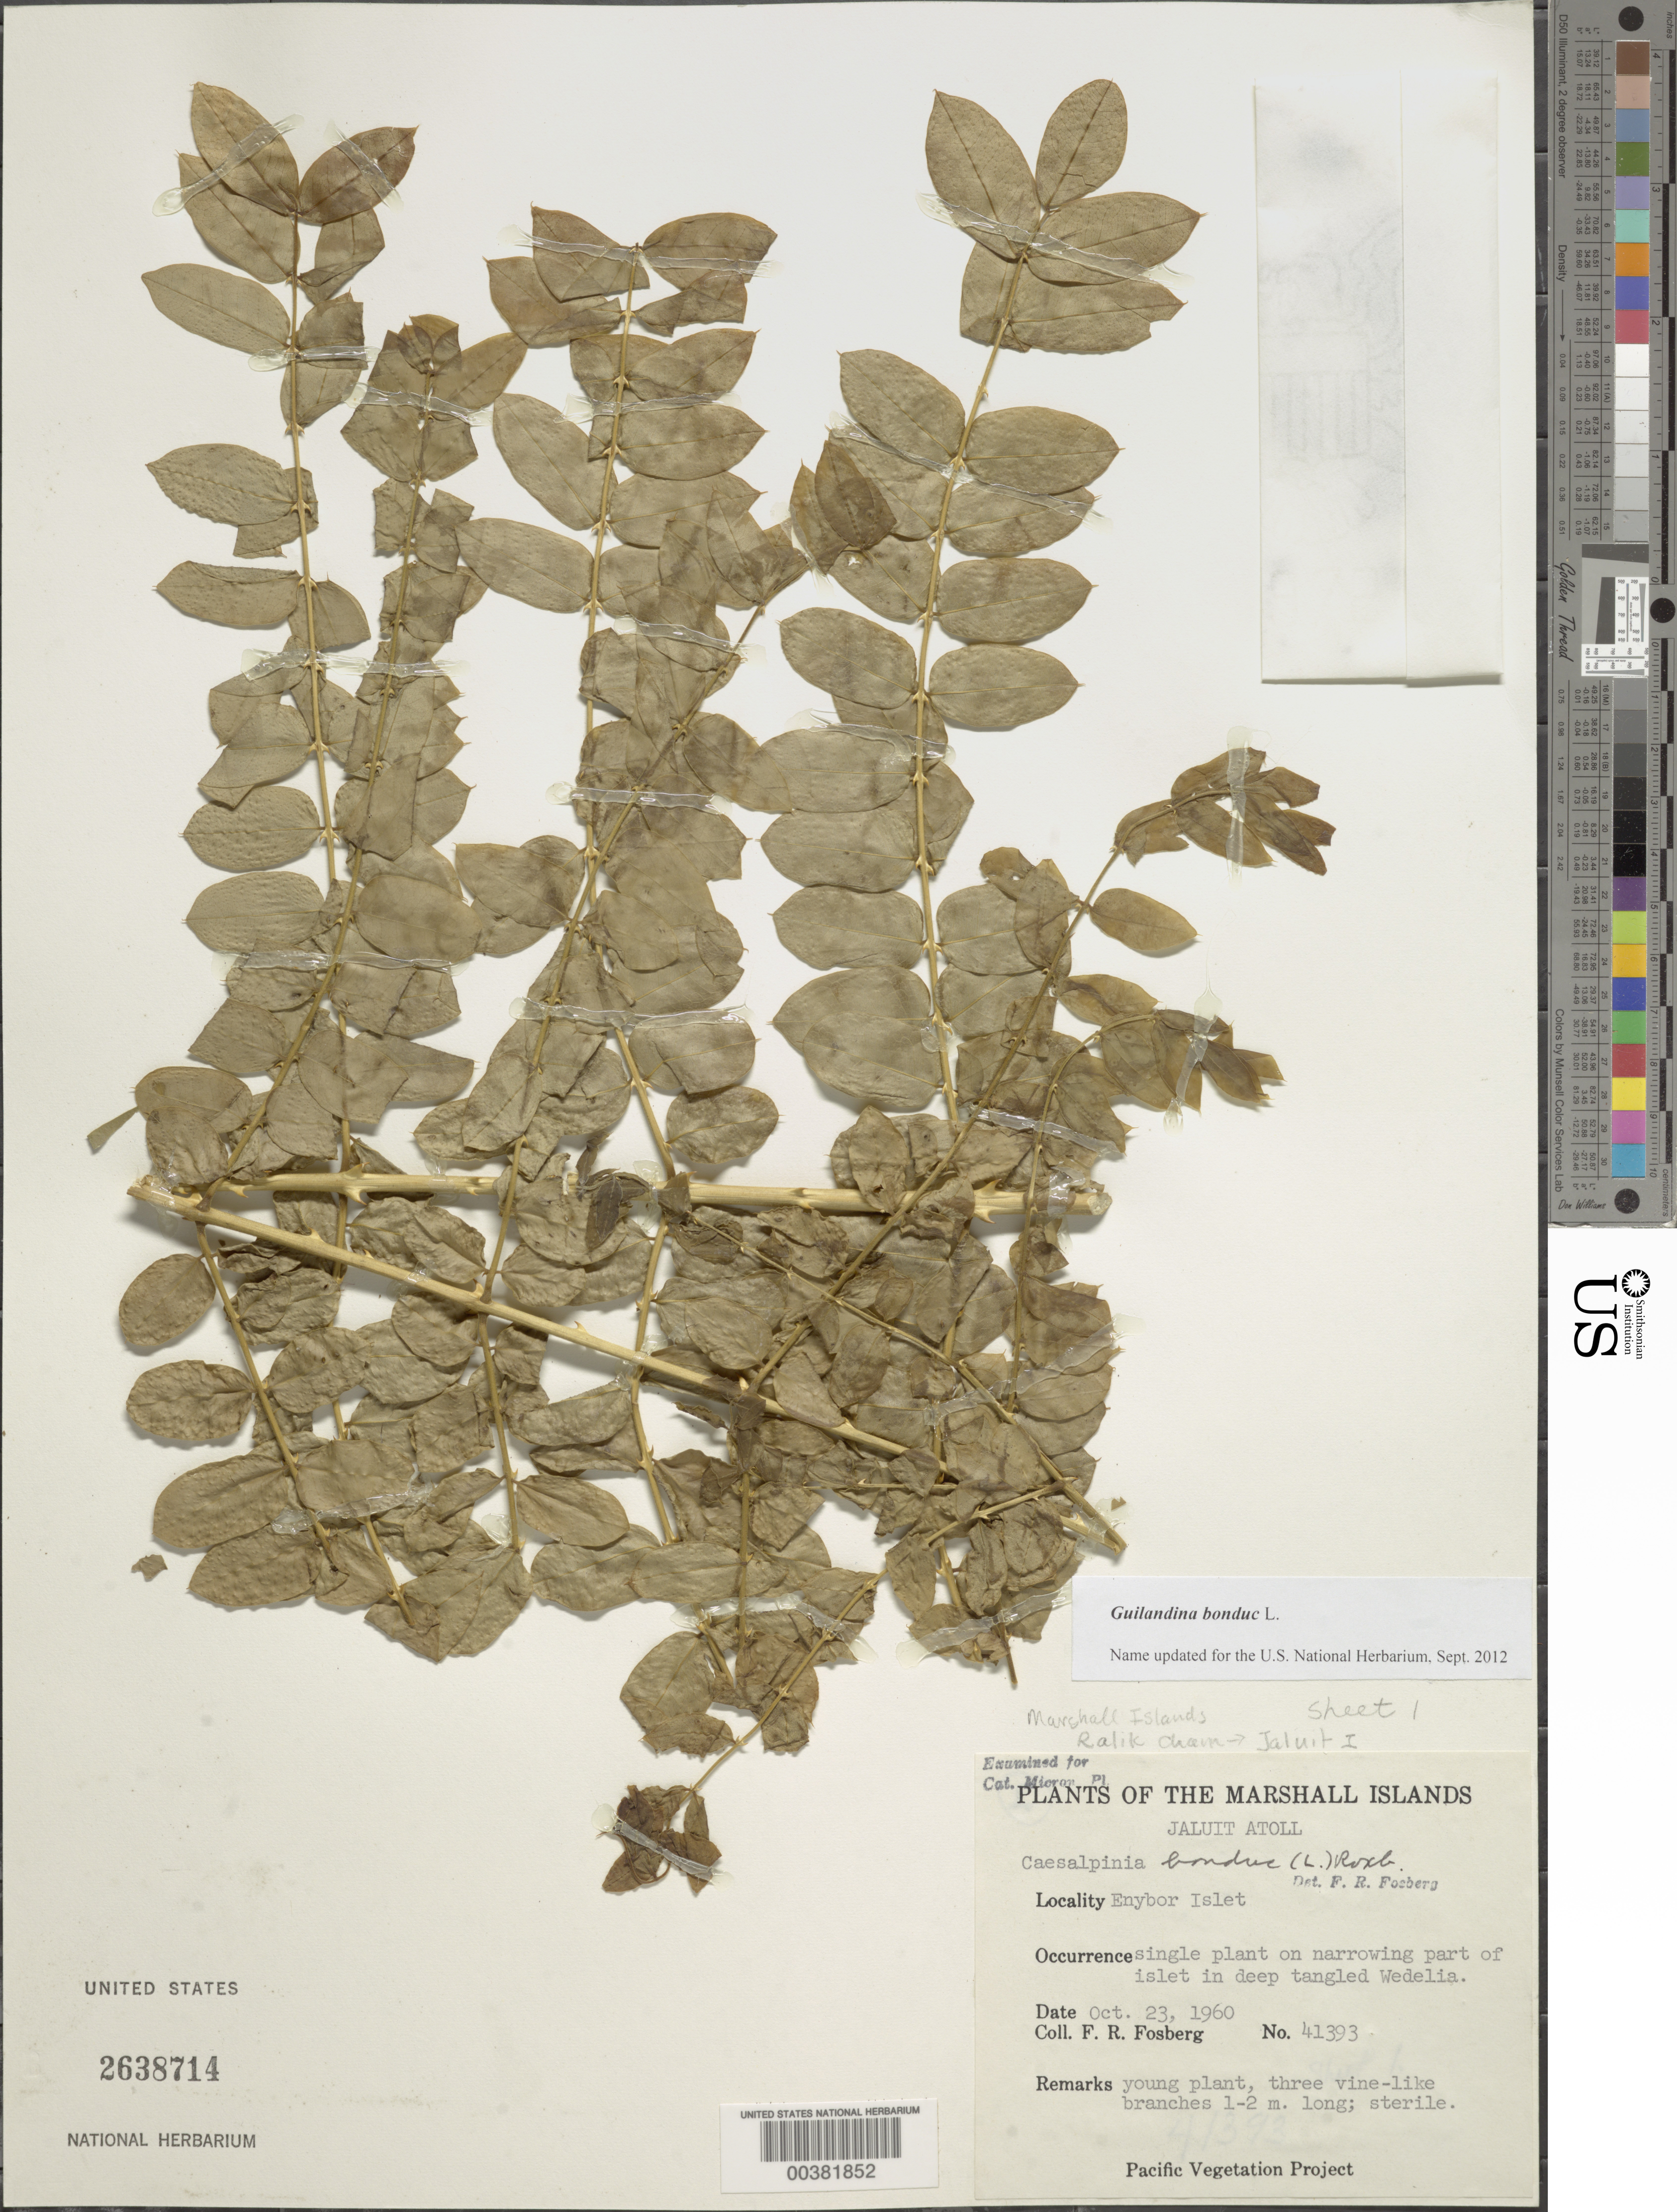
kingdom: Plantae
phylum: Tracheophyta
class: Magnoliopsida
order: Fabales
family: Fabaceae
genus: Guilandina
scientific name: Guilandina bonduc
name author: L.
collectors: F. R. Fosberg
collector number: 41393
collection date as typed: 23 Oct 1960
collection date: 1960-10-23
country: Marshall Islands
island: Jaluit Atoll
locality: Enybor Islet, on narrowing part of islet [Ralik Chain]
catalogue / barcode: US 2638714